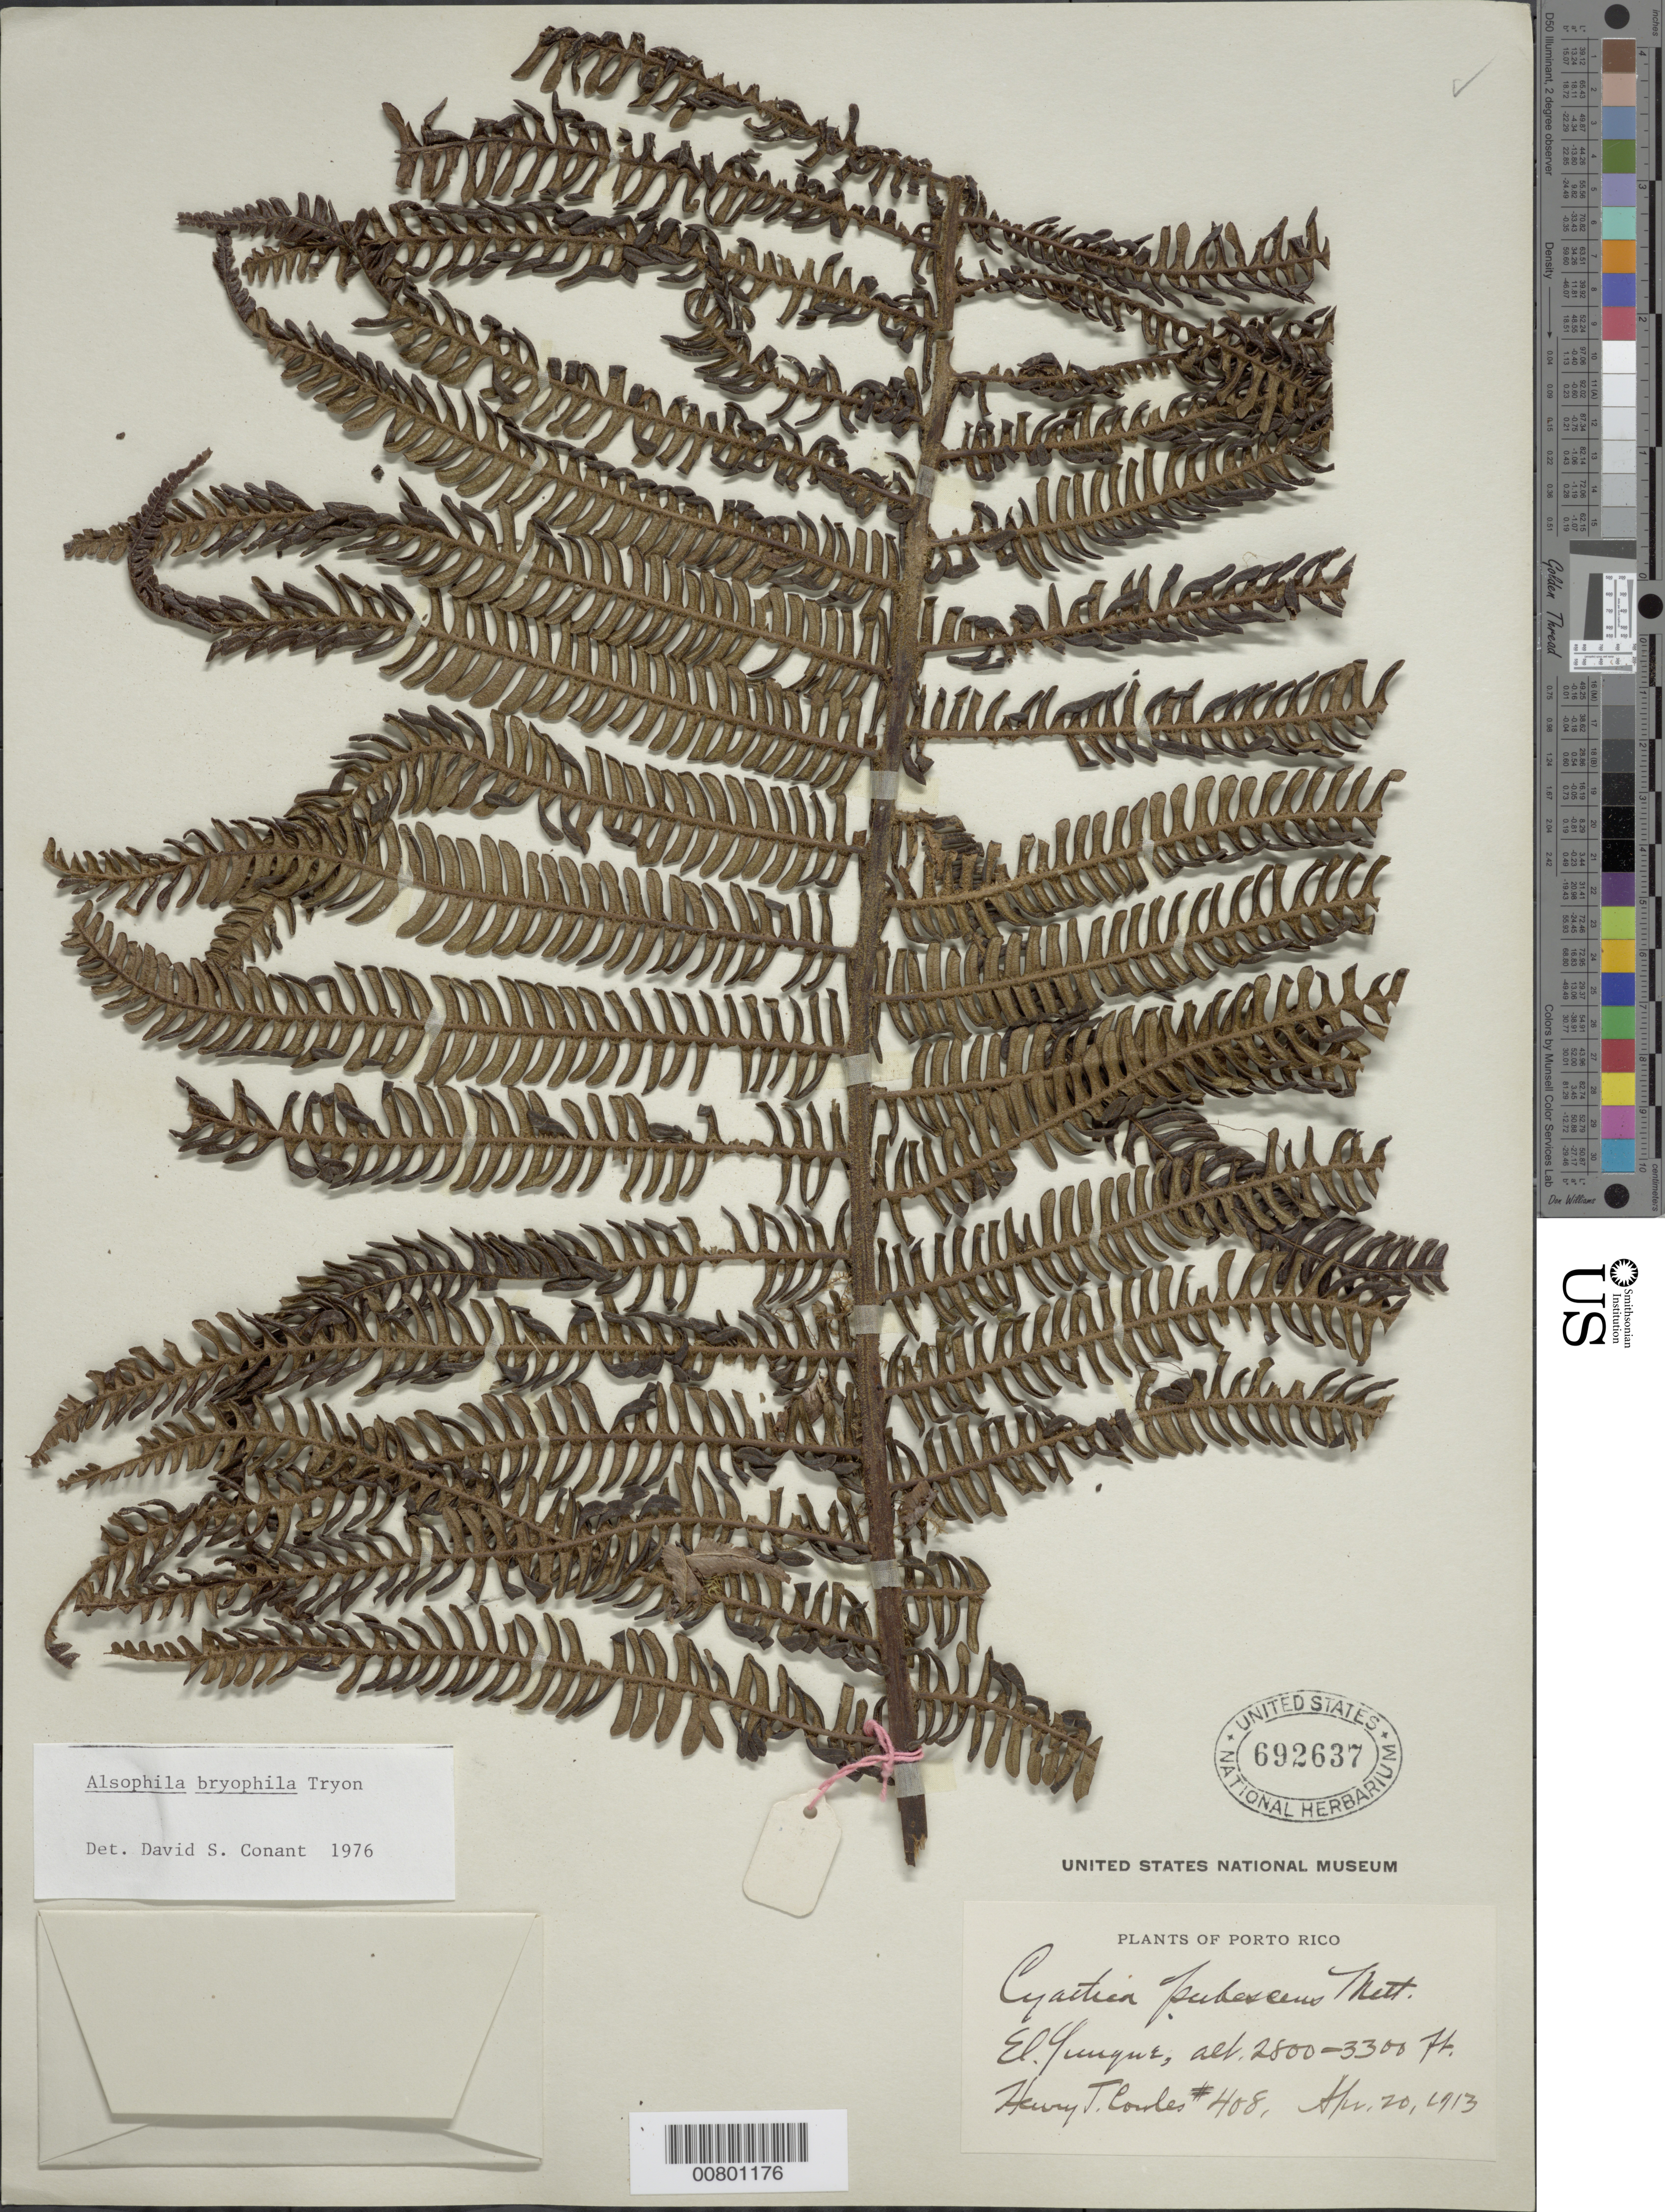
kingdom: Plantae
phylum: Tracheophyta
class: Polypodiopsida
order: Cyatheales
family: Cyatheaceae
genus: Alsophila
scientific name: Alsophila bryophila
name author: R.M. Tryon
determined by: Conant, D. S.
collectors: H. Cowles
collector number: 408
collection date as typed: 20 Apr 1913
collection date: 1913-04-20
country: Puerto Rico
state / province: Río Grande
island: Puerto Rico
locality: El Yunque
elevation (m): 853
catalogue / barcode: US 692637